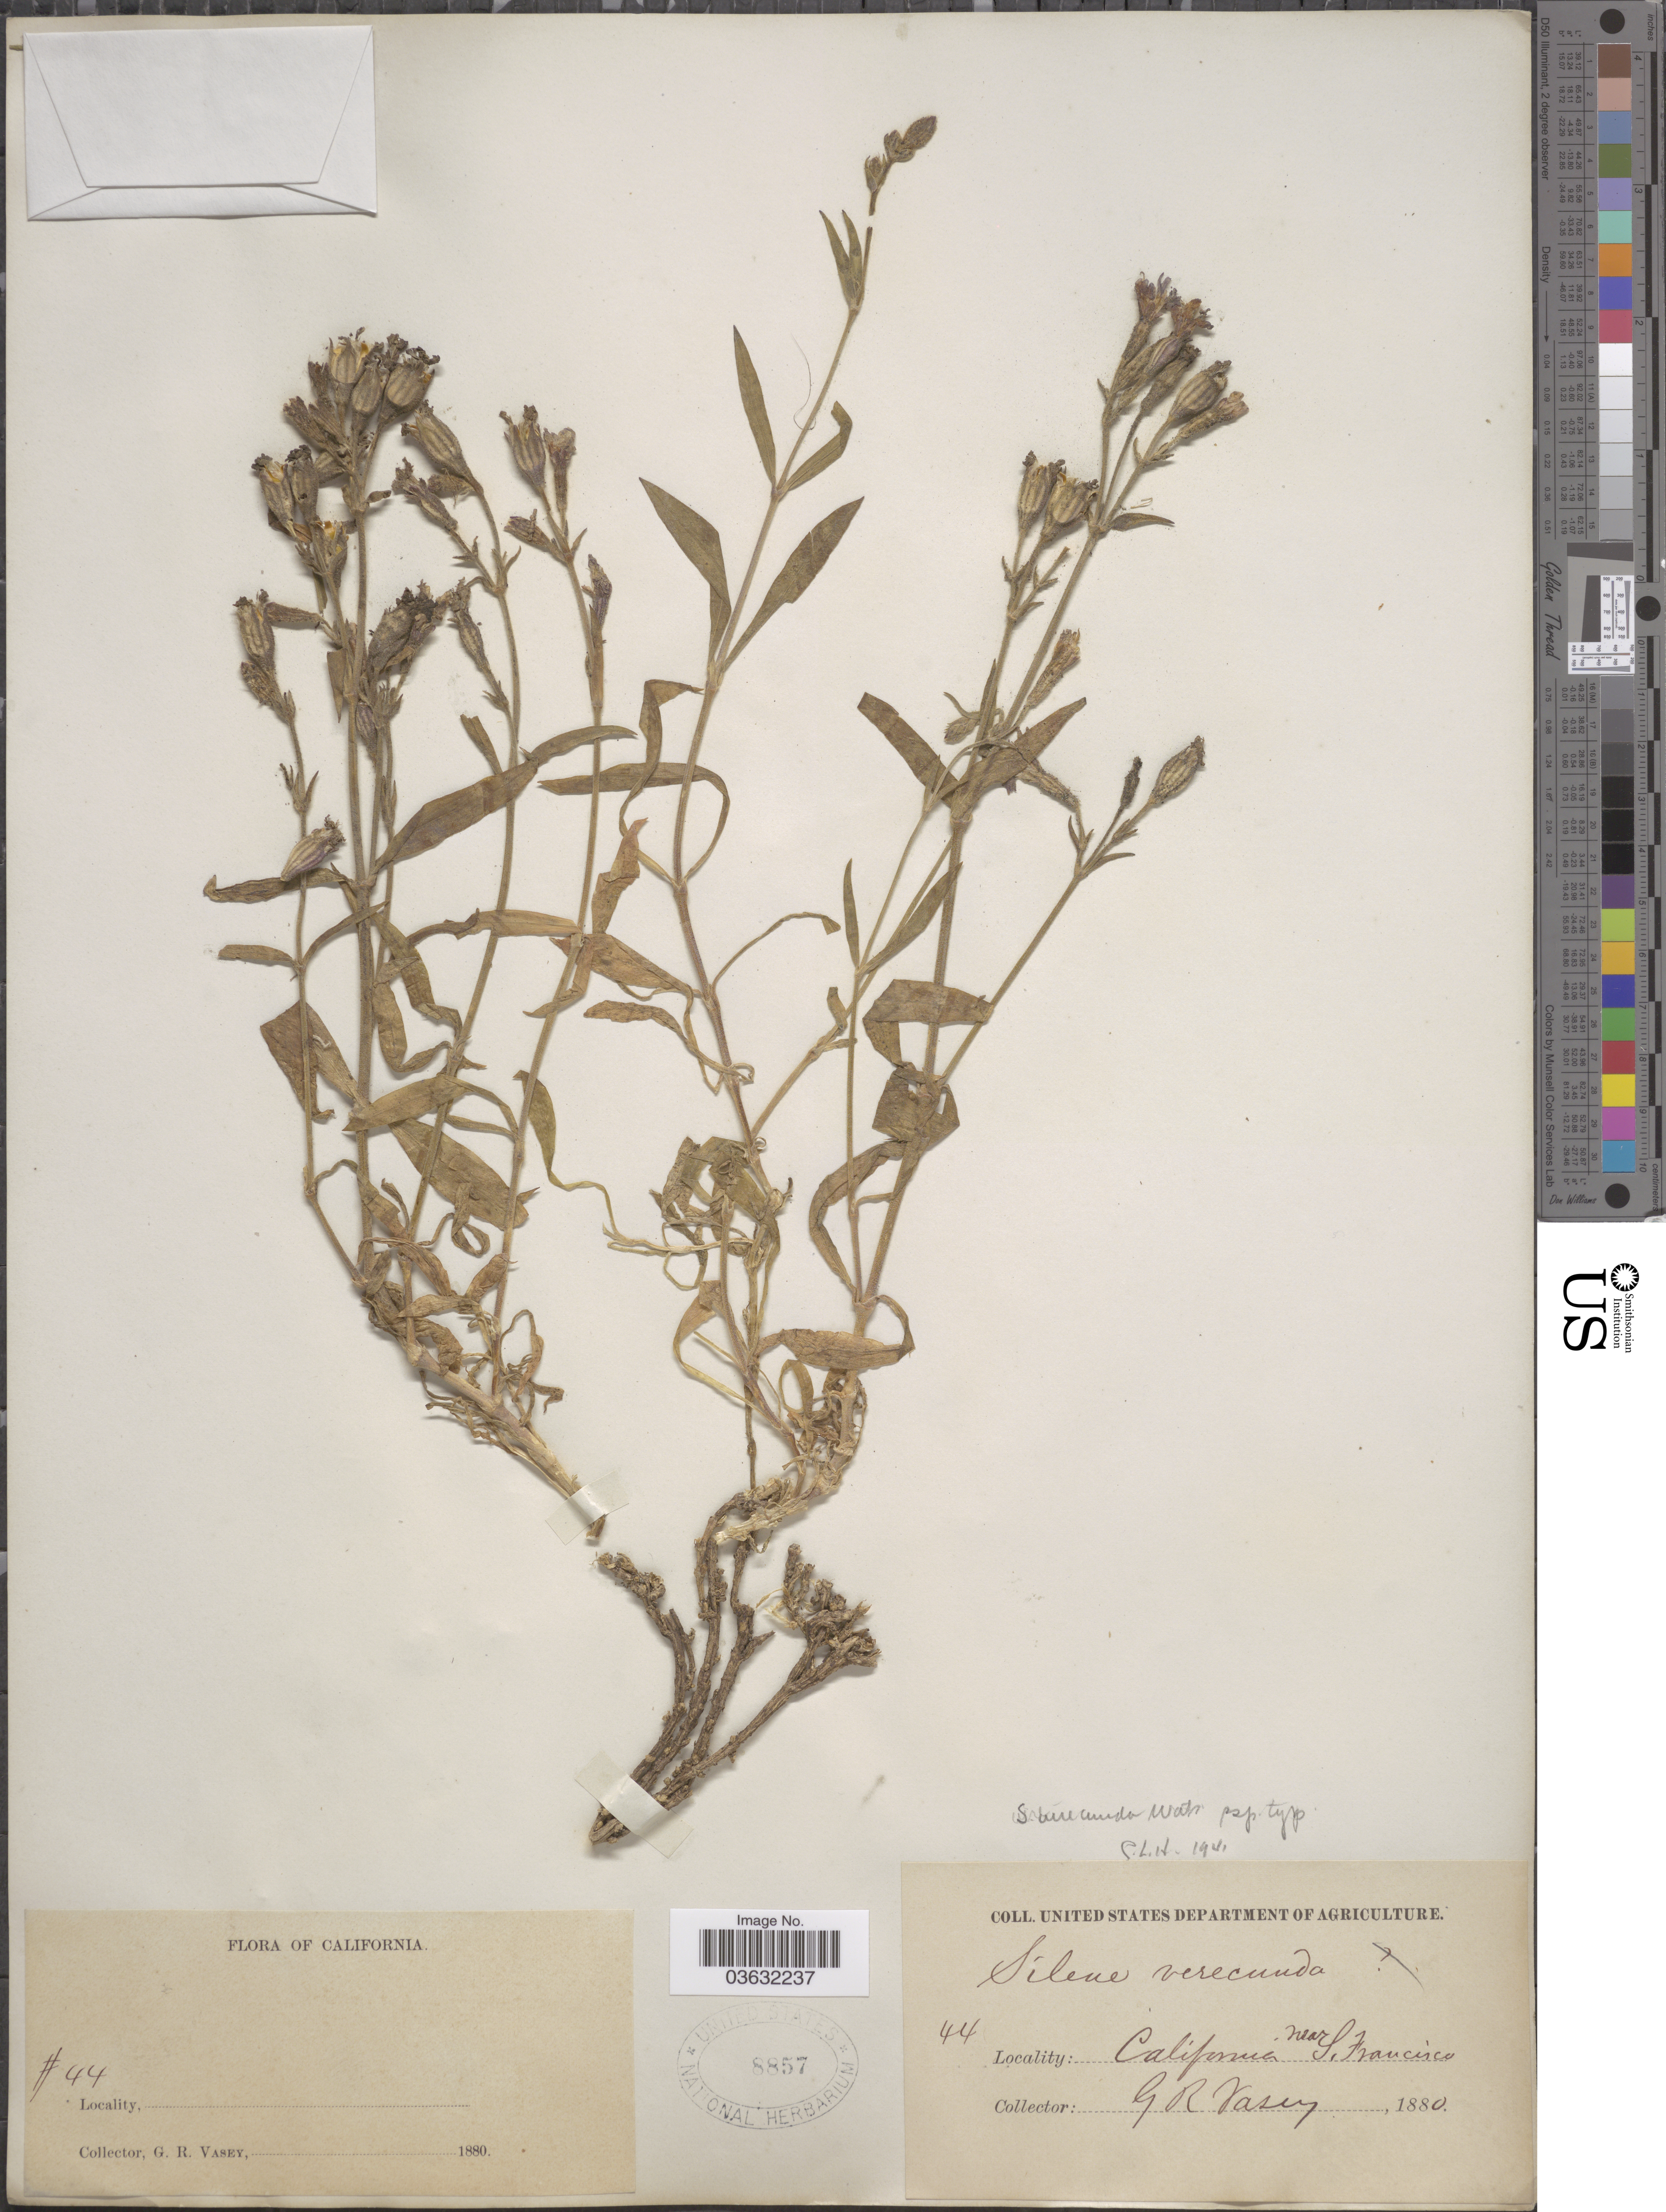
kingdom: Plantae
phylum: Tracheophyta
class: Magnoliopsida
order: Caryophyllales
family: Caryophyllaceae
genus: Silene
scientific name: Silene verecunda subsp. typica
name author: C.L. Hitchc. & Maguire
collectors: G. R. Vasey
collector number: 44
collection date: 1880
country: United States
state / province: California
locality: Near S. Francisco.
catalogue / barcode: US 8857